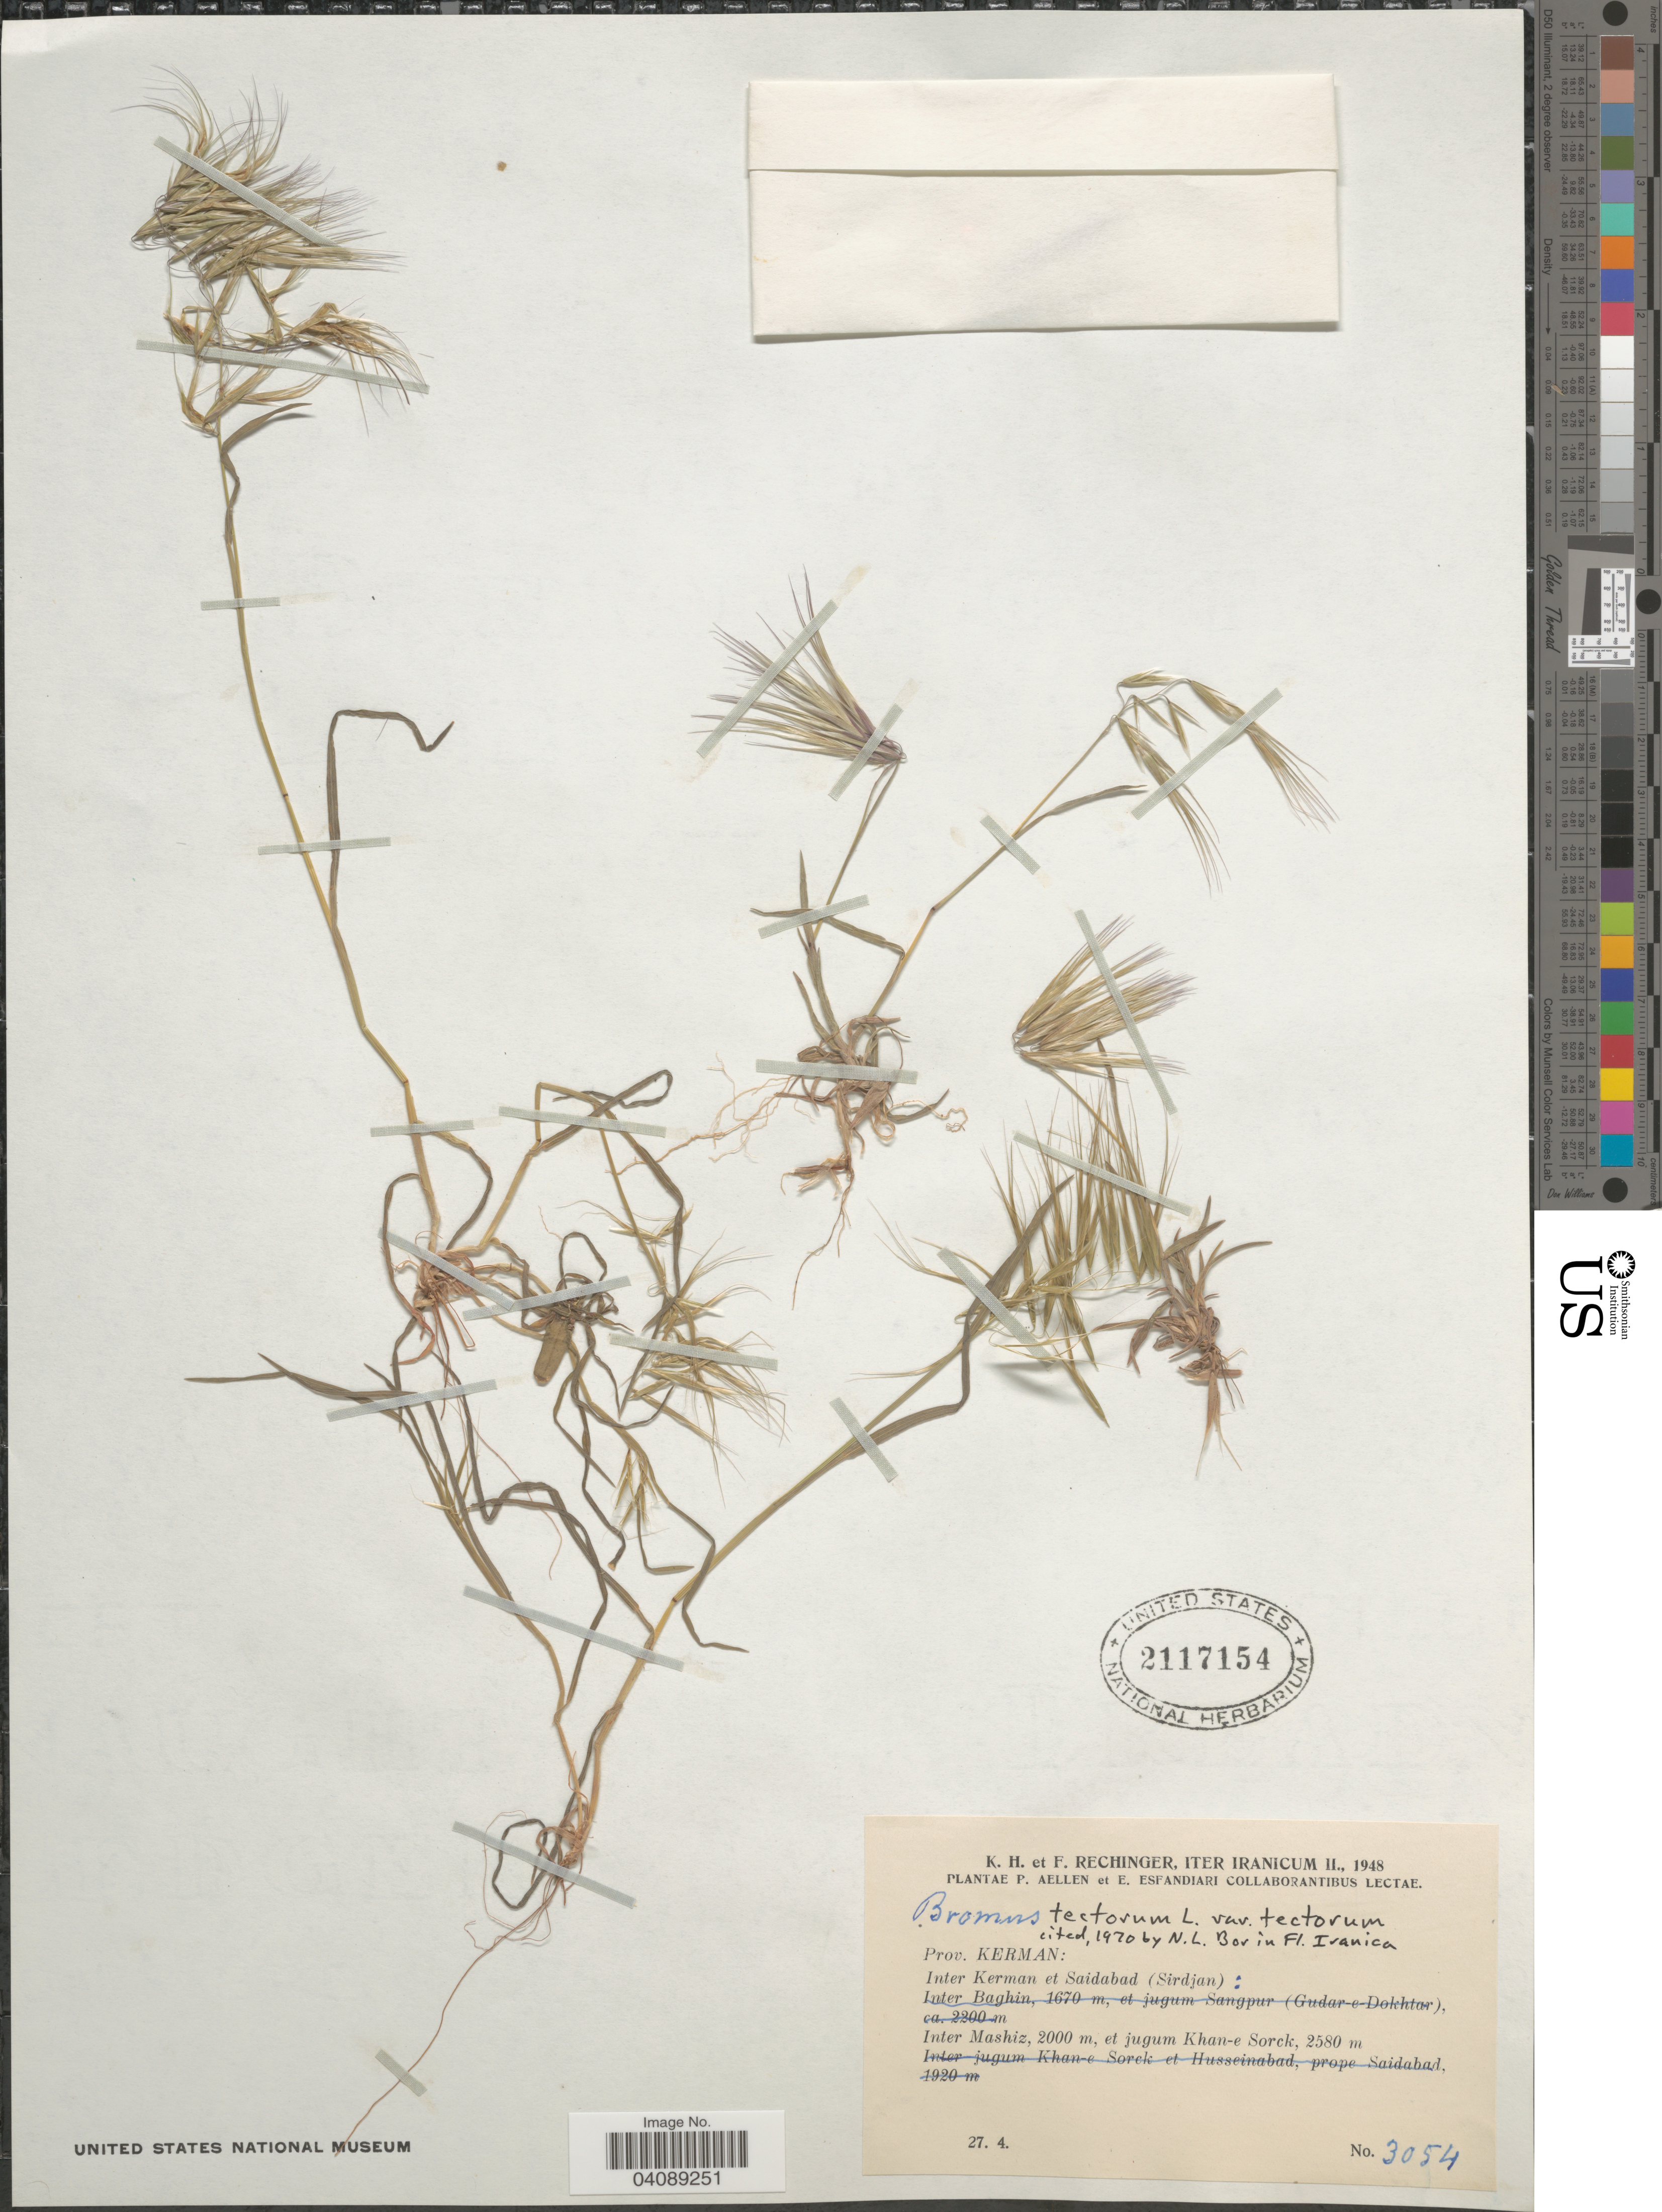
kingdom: Plantae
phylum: Tracheophyta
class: Liliopsida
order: Poales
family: Poaceae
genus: Bromus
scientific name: Bromus tectorum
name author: L.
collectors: K. H. Rechinger & F. Rechinger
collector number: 3054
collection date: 1948-04-27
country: Iran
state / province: Kerman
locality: Iter Iranicum II., 1948. Prov. Kerman: Inter Kerman et Saidabad (Sirdjan): Inter Mashiz, et jugum Khan-e Sorck.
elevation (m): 2000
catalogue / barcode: US 2117154